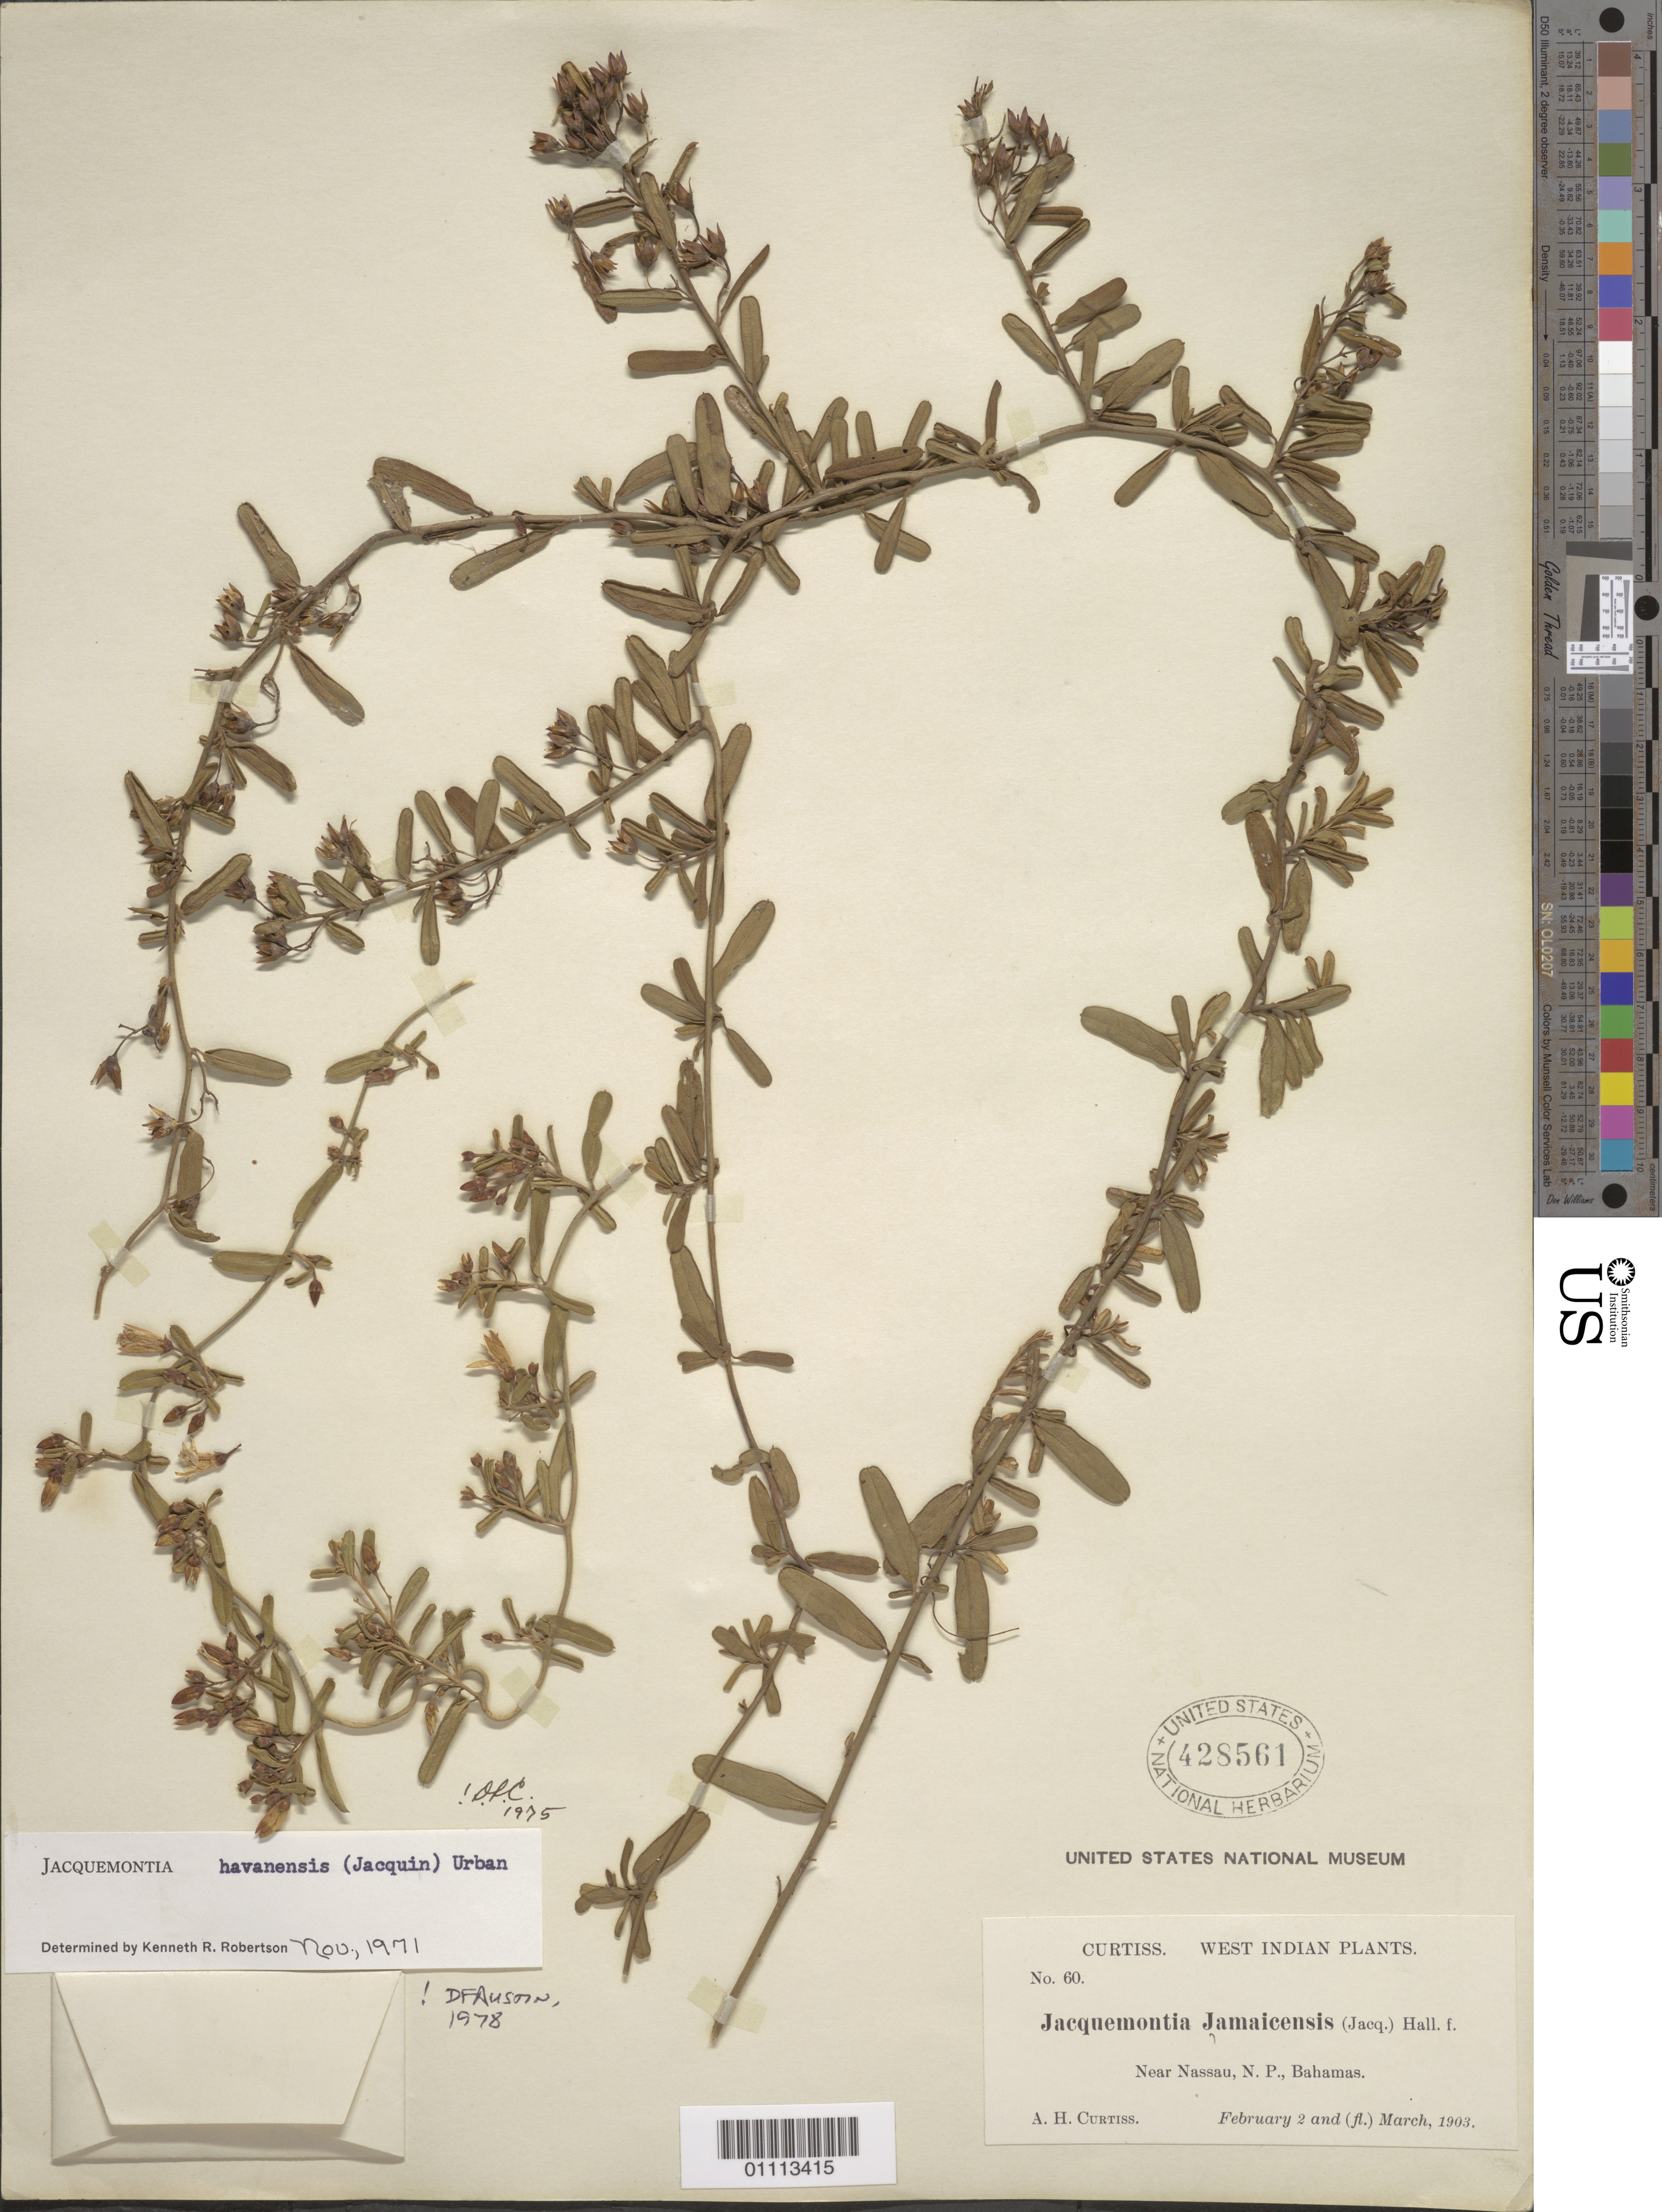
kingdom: Plantae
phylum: Tracheophyta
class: Magnoliopsida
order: Solanales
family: Convolvulaceae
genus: Jacquemontia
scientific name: Jacquemontia havanensis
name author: (Jacq.) Urb.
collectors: A. H. Curtiss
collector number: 60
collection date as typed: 02 Feb 1903 and Mar 1903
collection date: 1903-02-02,1903-03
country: Bahamas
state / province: New Providence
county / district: Nassau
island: New Providence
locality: Near Nassau.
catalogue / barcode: US 428561